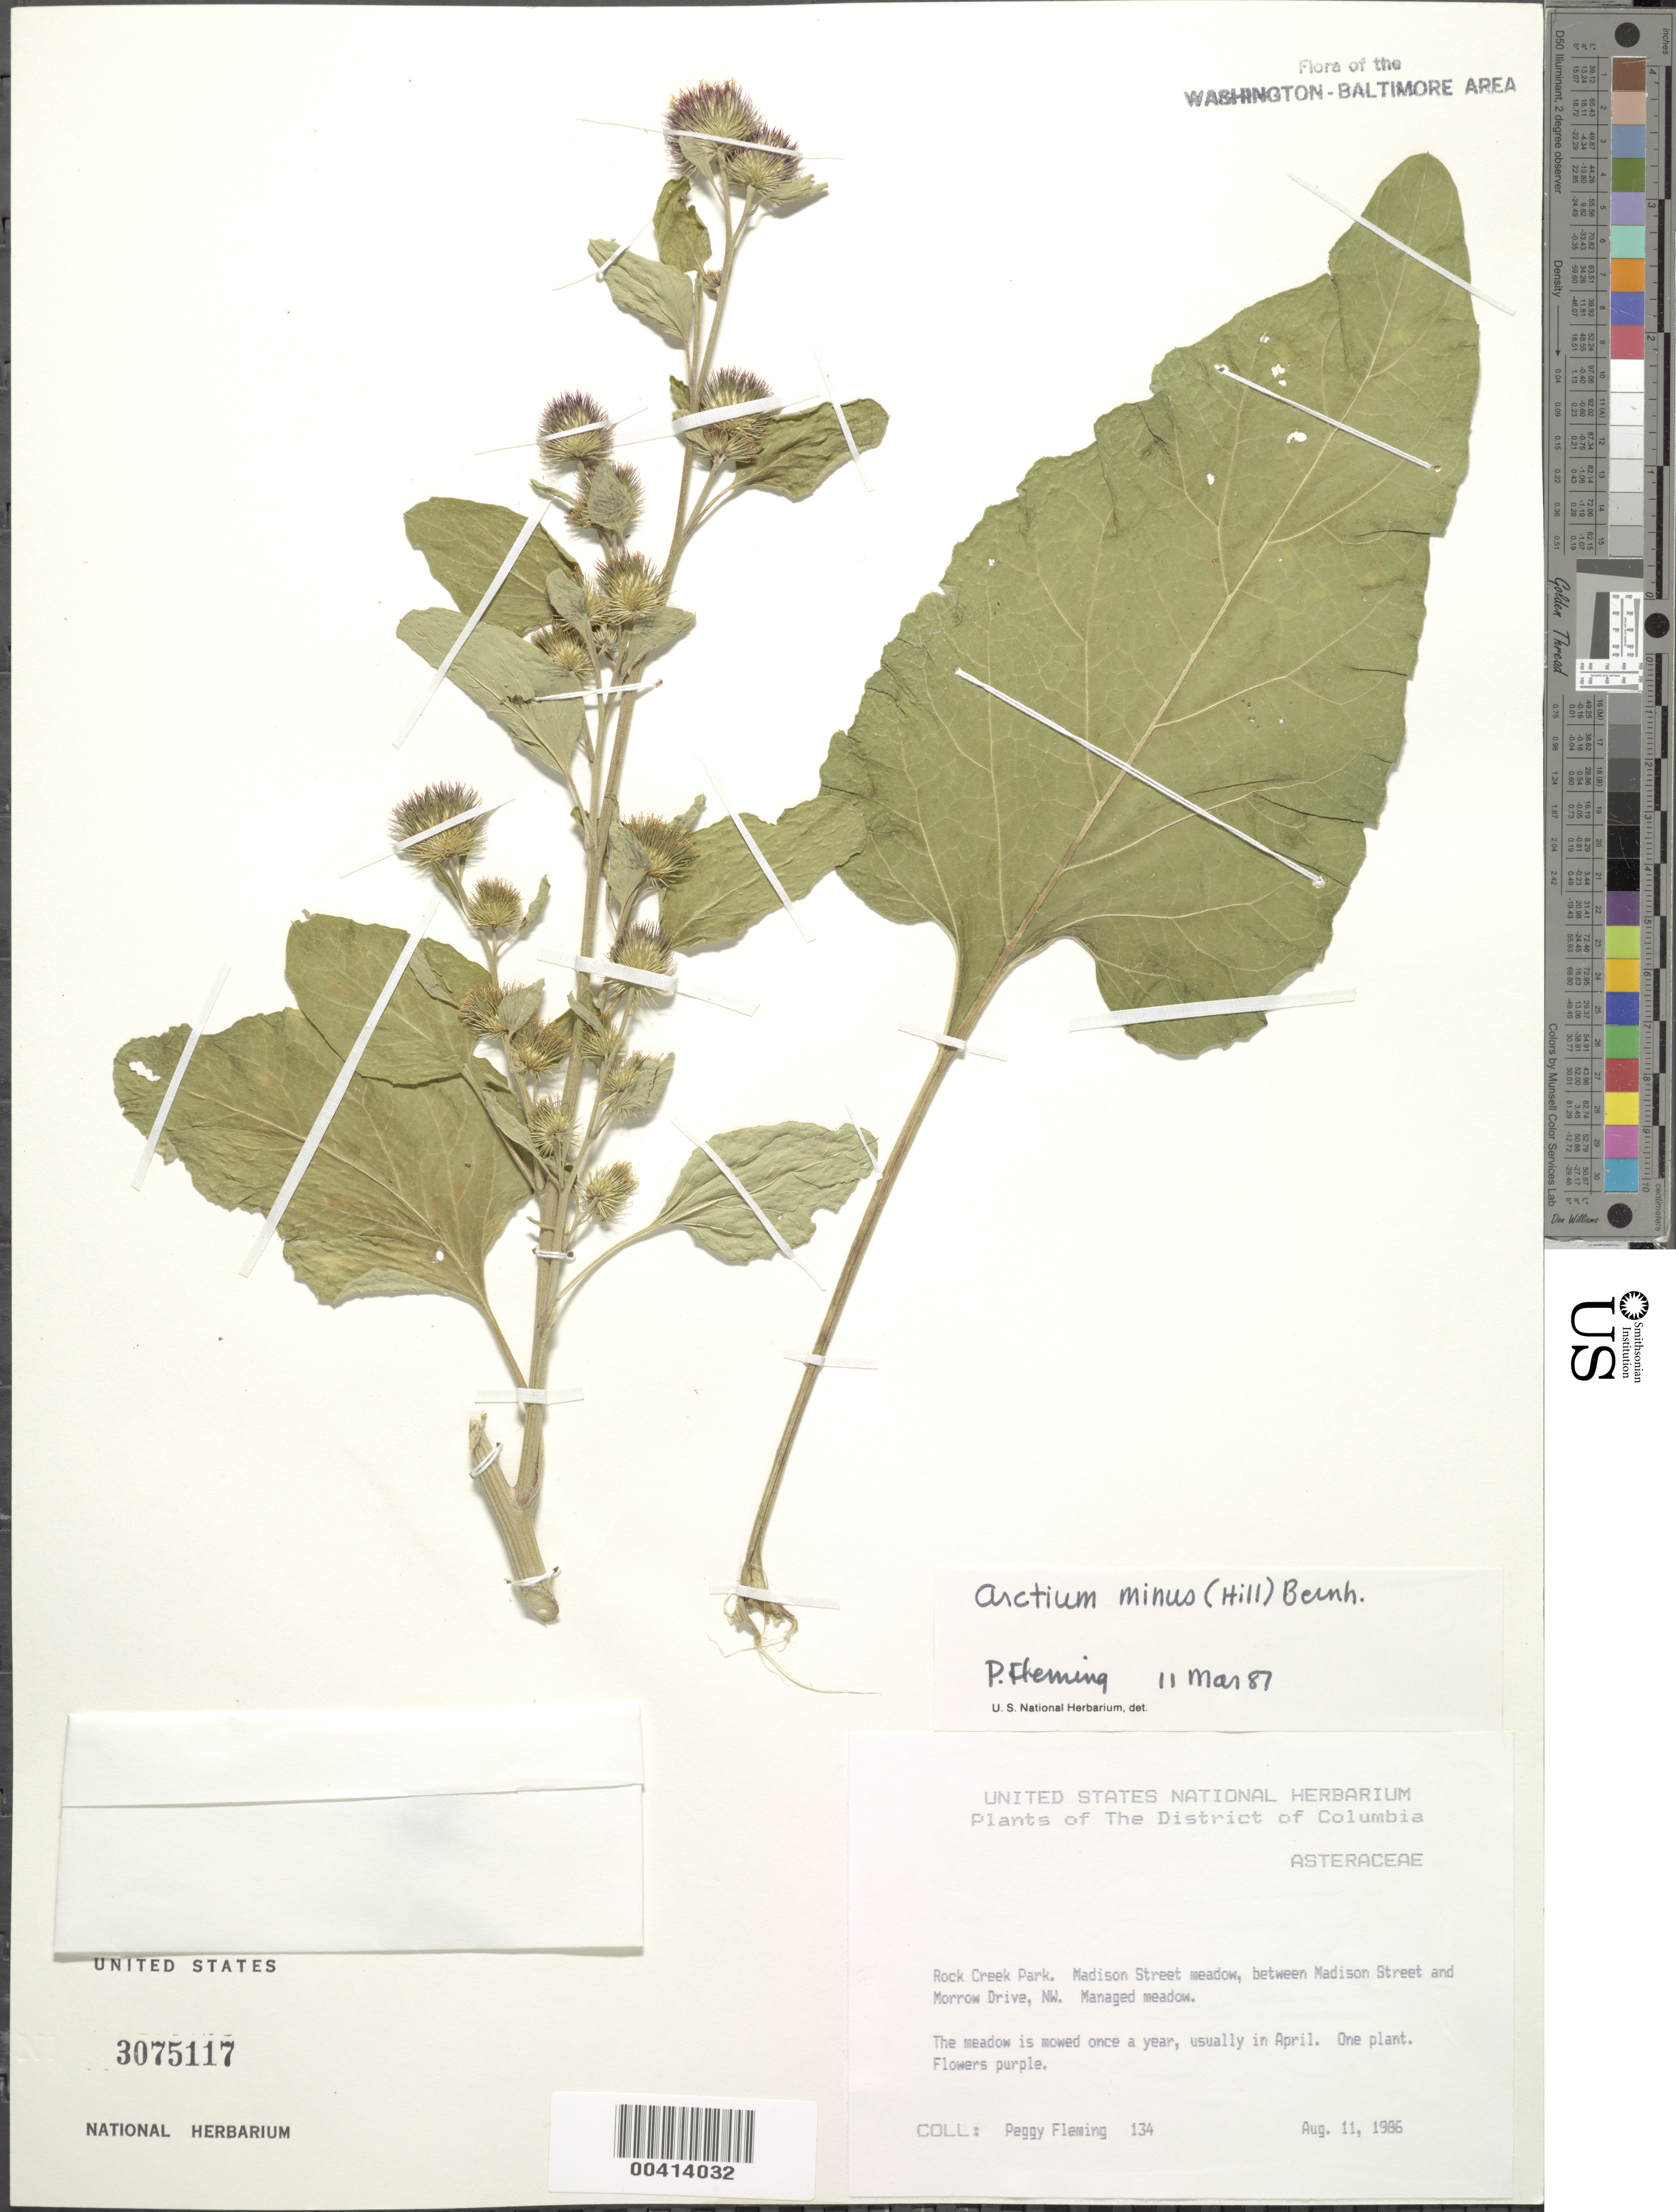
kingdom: Plantae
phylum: Tracheophyta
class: Magnoliopsida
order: Asterales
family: Asteraceae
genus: Arctium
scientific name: Arctium minus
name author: (Hill) Bernh.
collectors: P. Fleming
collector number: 134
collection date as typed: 11 Aug 1986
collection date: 1986-08-11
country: United States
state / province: District of Columbia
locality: Rock Creek Park, Madison Street meadow, between Madison Street and Morrow Drive, NW Rock Creek Park & vicinity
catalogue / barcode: US 3075117